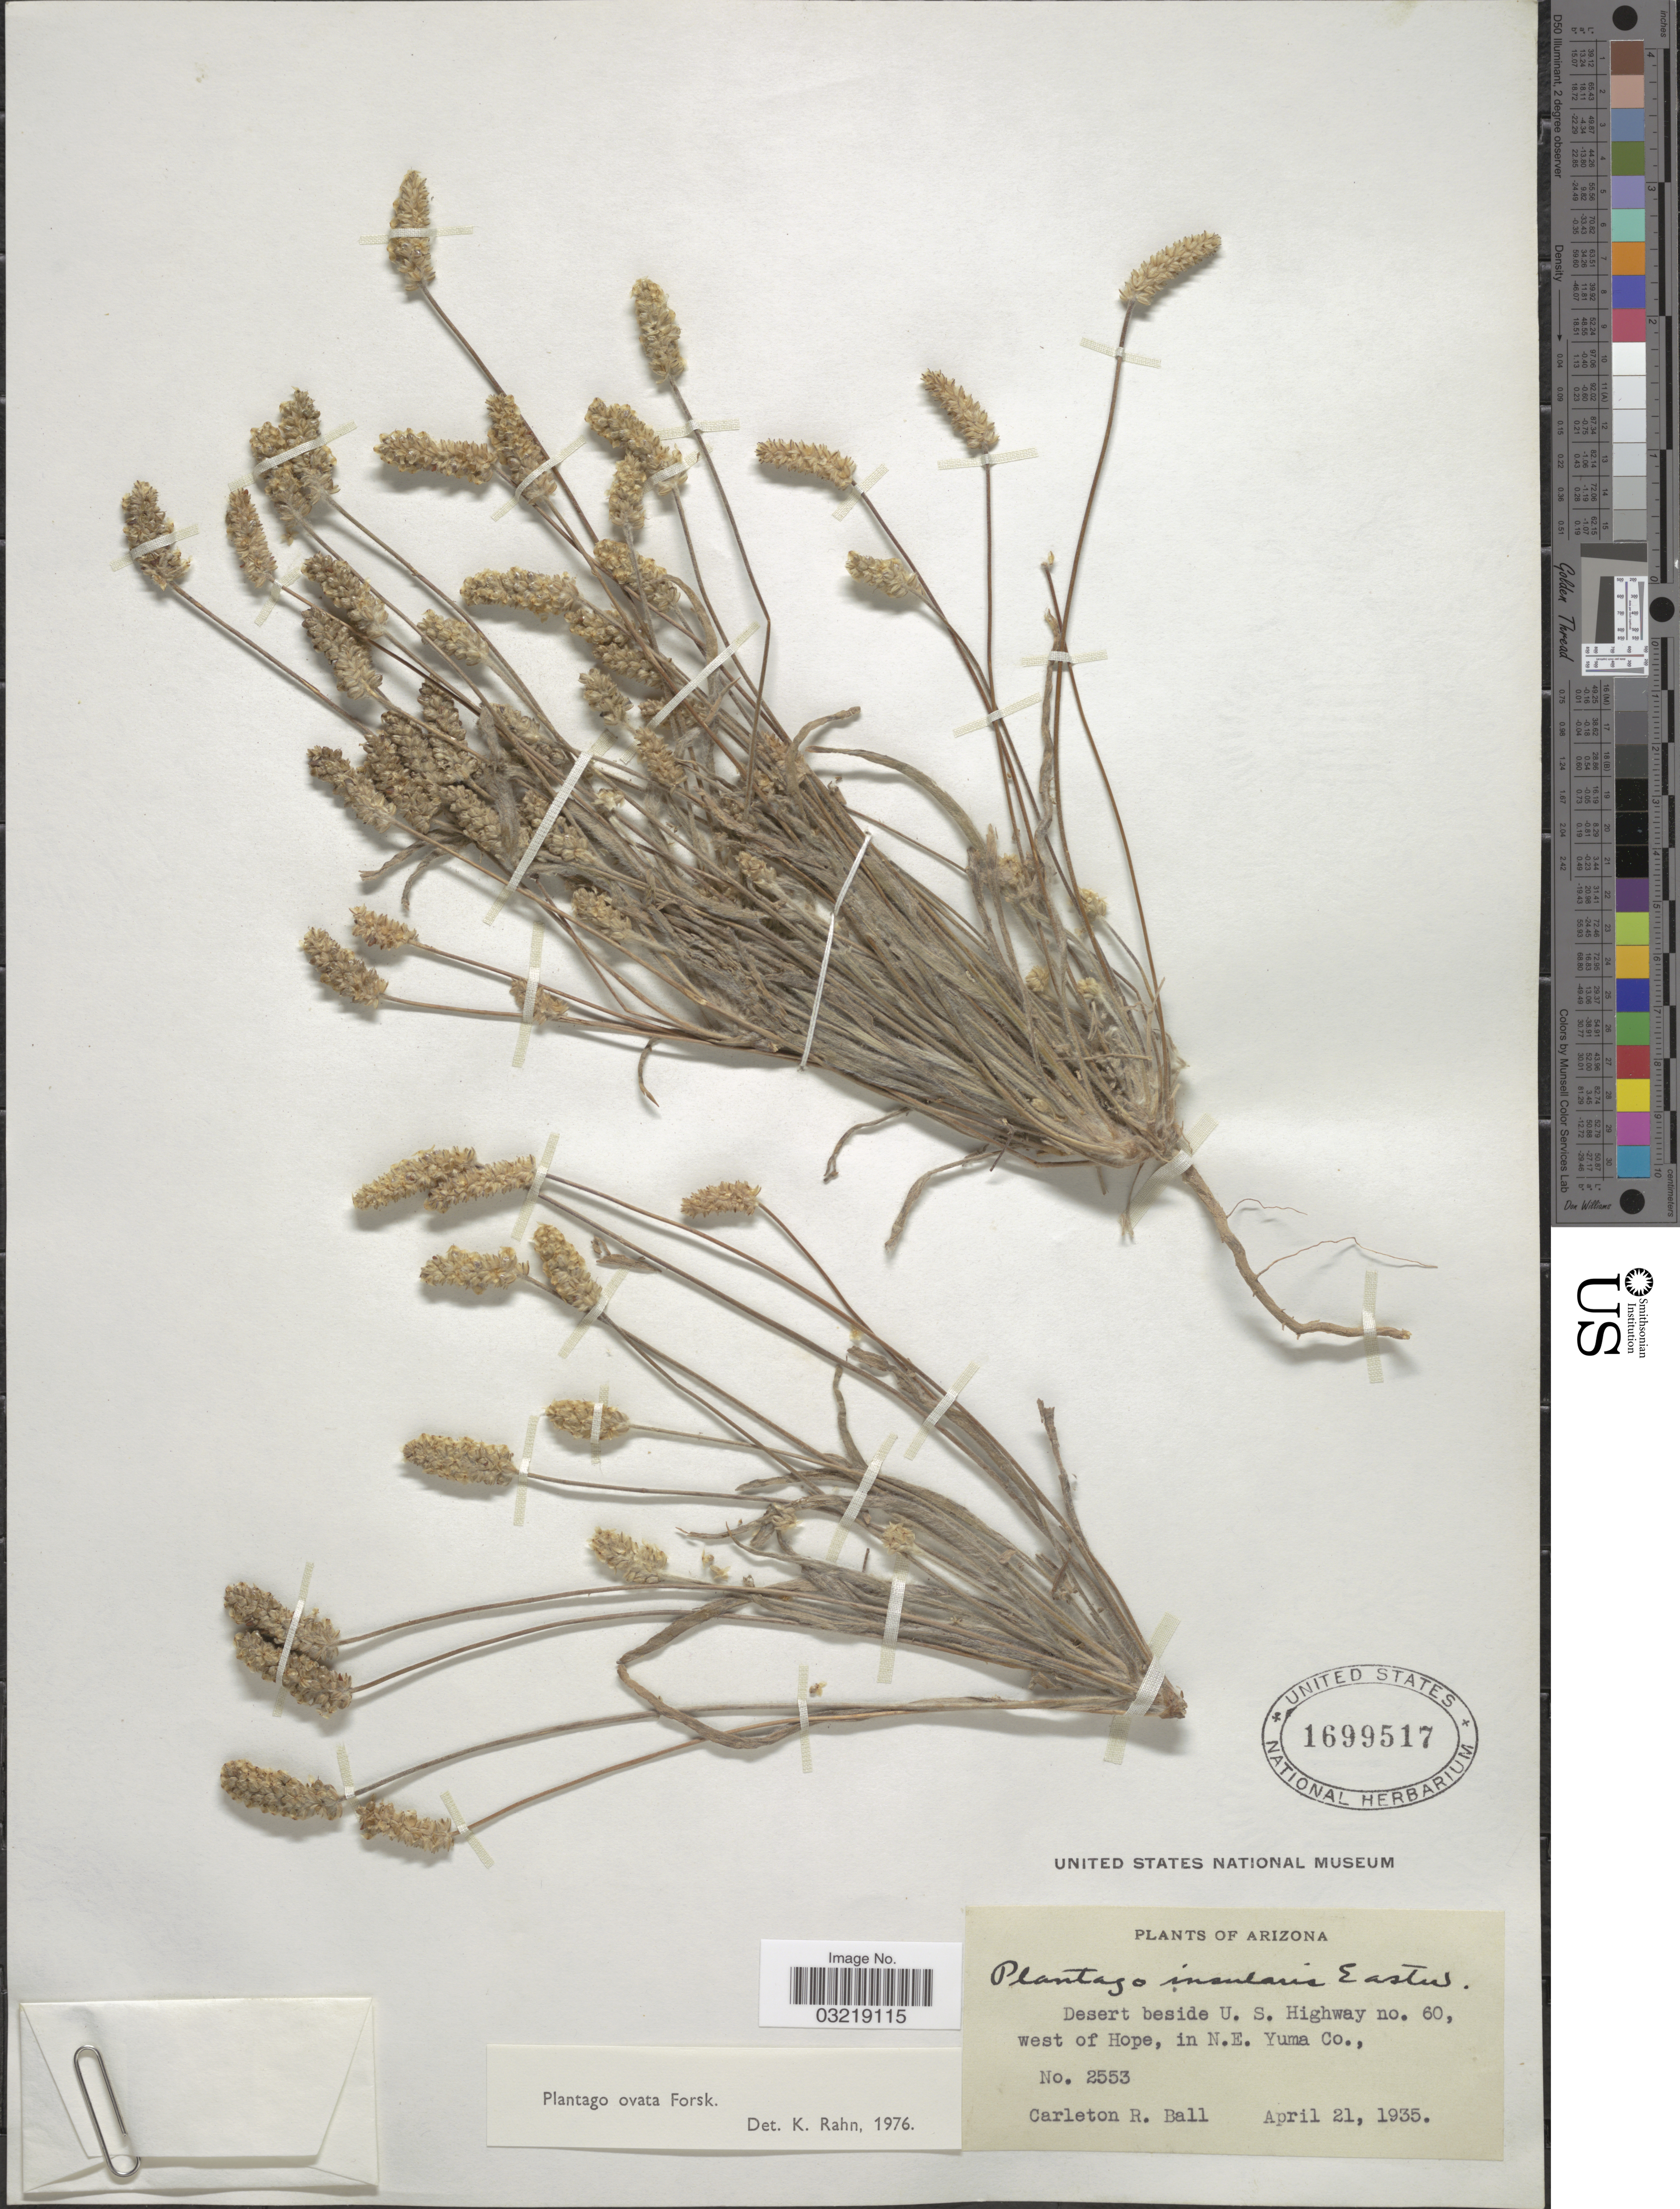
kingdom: Plantae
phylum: Tracheophyta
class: Magnoliopsida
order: Lamiales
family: Plantaginaceae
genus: Plantago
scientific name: Plantago ovata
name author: Forssk.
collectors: C. R. Ball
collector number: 2553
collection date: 1935-04-21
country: United States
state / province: Arizona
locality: Desert beside U.S. Highway no. 60, west of Hope, in N.E. Yuma Co.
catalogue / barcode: US 1699517